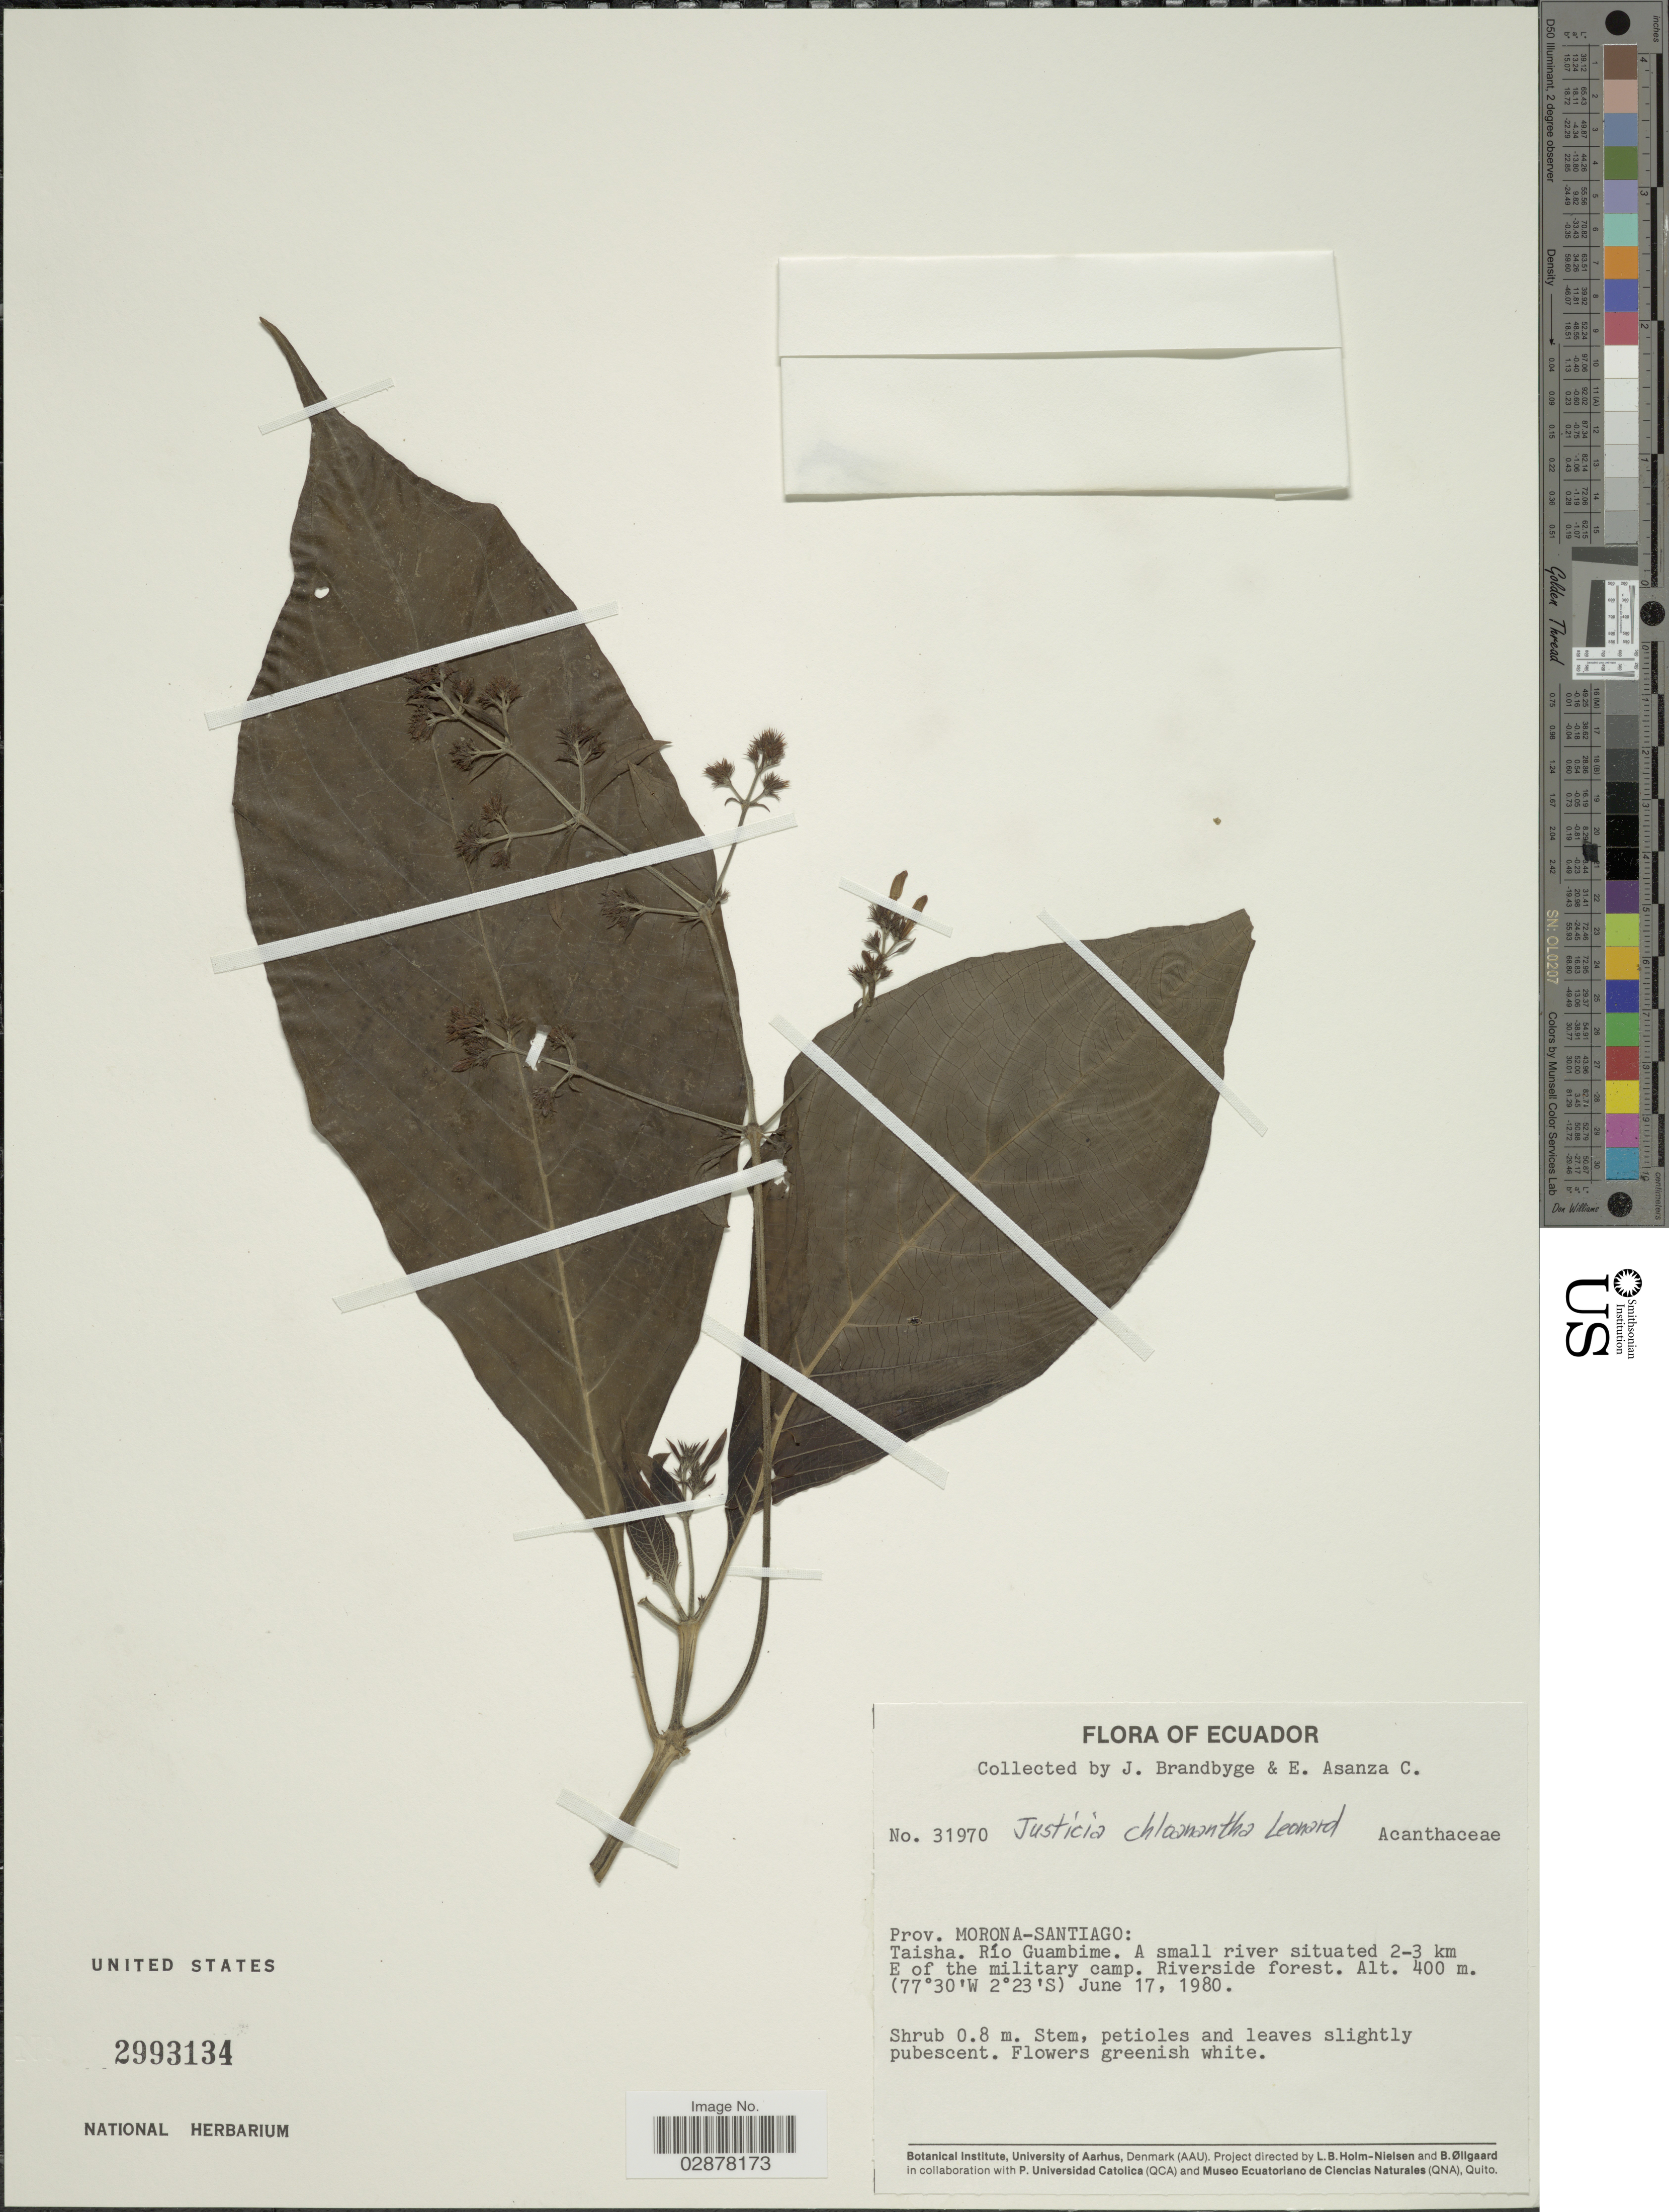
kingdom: Plantae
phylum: Tracheophyta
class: Magnoliopsida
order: Lamiales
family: Acanthaceae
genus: Justicia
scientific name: Justicia chloanantha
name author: Leonard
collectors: J. Brandbyge & E. Asanza C.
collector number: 31970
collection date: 1980-06-17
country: Ecuador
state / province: Morona-Santiago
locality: Taisha, Río Guambine, A small river situated 2-3 km E of the military camp, Riverside forest.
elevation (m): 400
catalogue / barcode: US 2993134